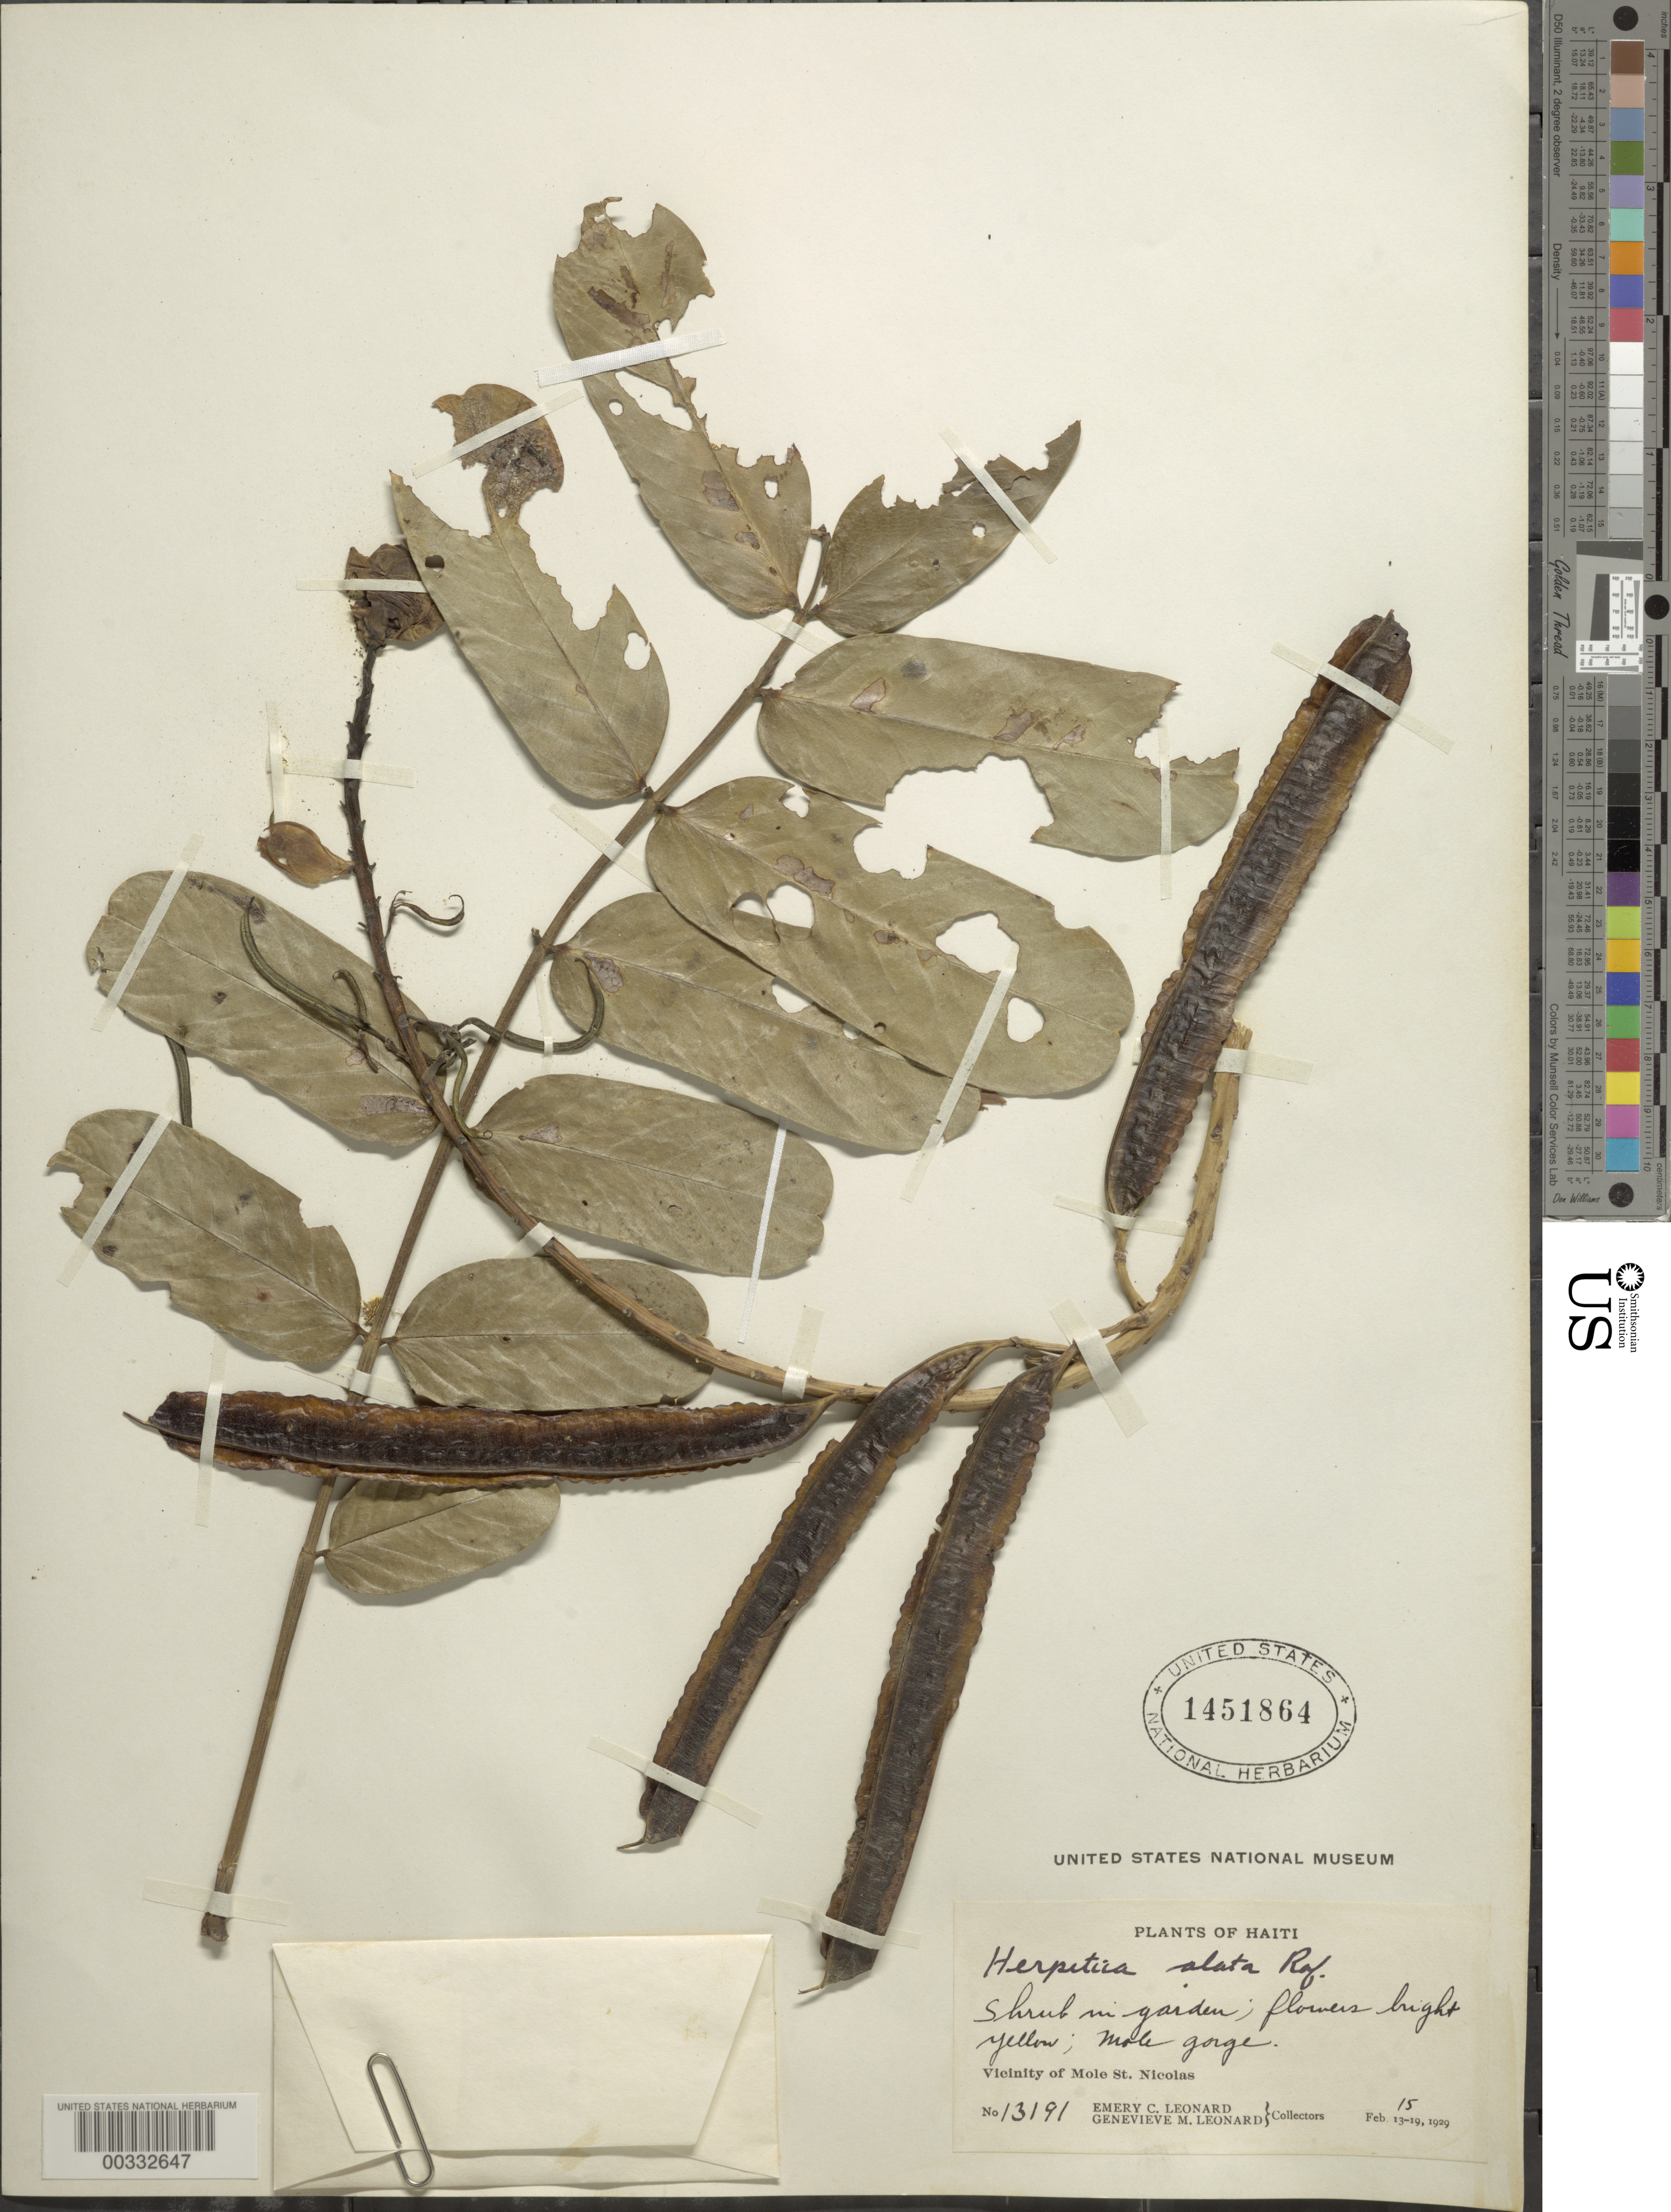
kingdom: Plantae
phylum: Tracheophyta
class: Magnoliopsida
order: Fabales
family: Fabaceae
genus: Senna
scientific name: Senna alata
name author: (L.) Roxb.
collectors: E. C. Leonard & G. M. Leonard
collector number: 13191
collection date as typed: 15 Feb 1929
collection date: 1929-02-15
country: Haiti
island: Hispaniola Island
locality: Mole gorge; vicinity of mole st. nicolas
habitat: In garden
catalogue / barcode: US 1451864